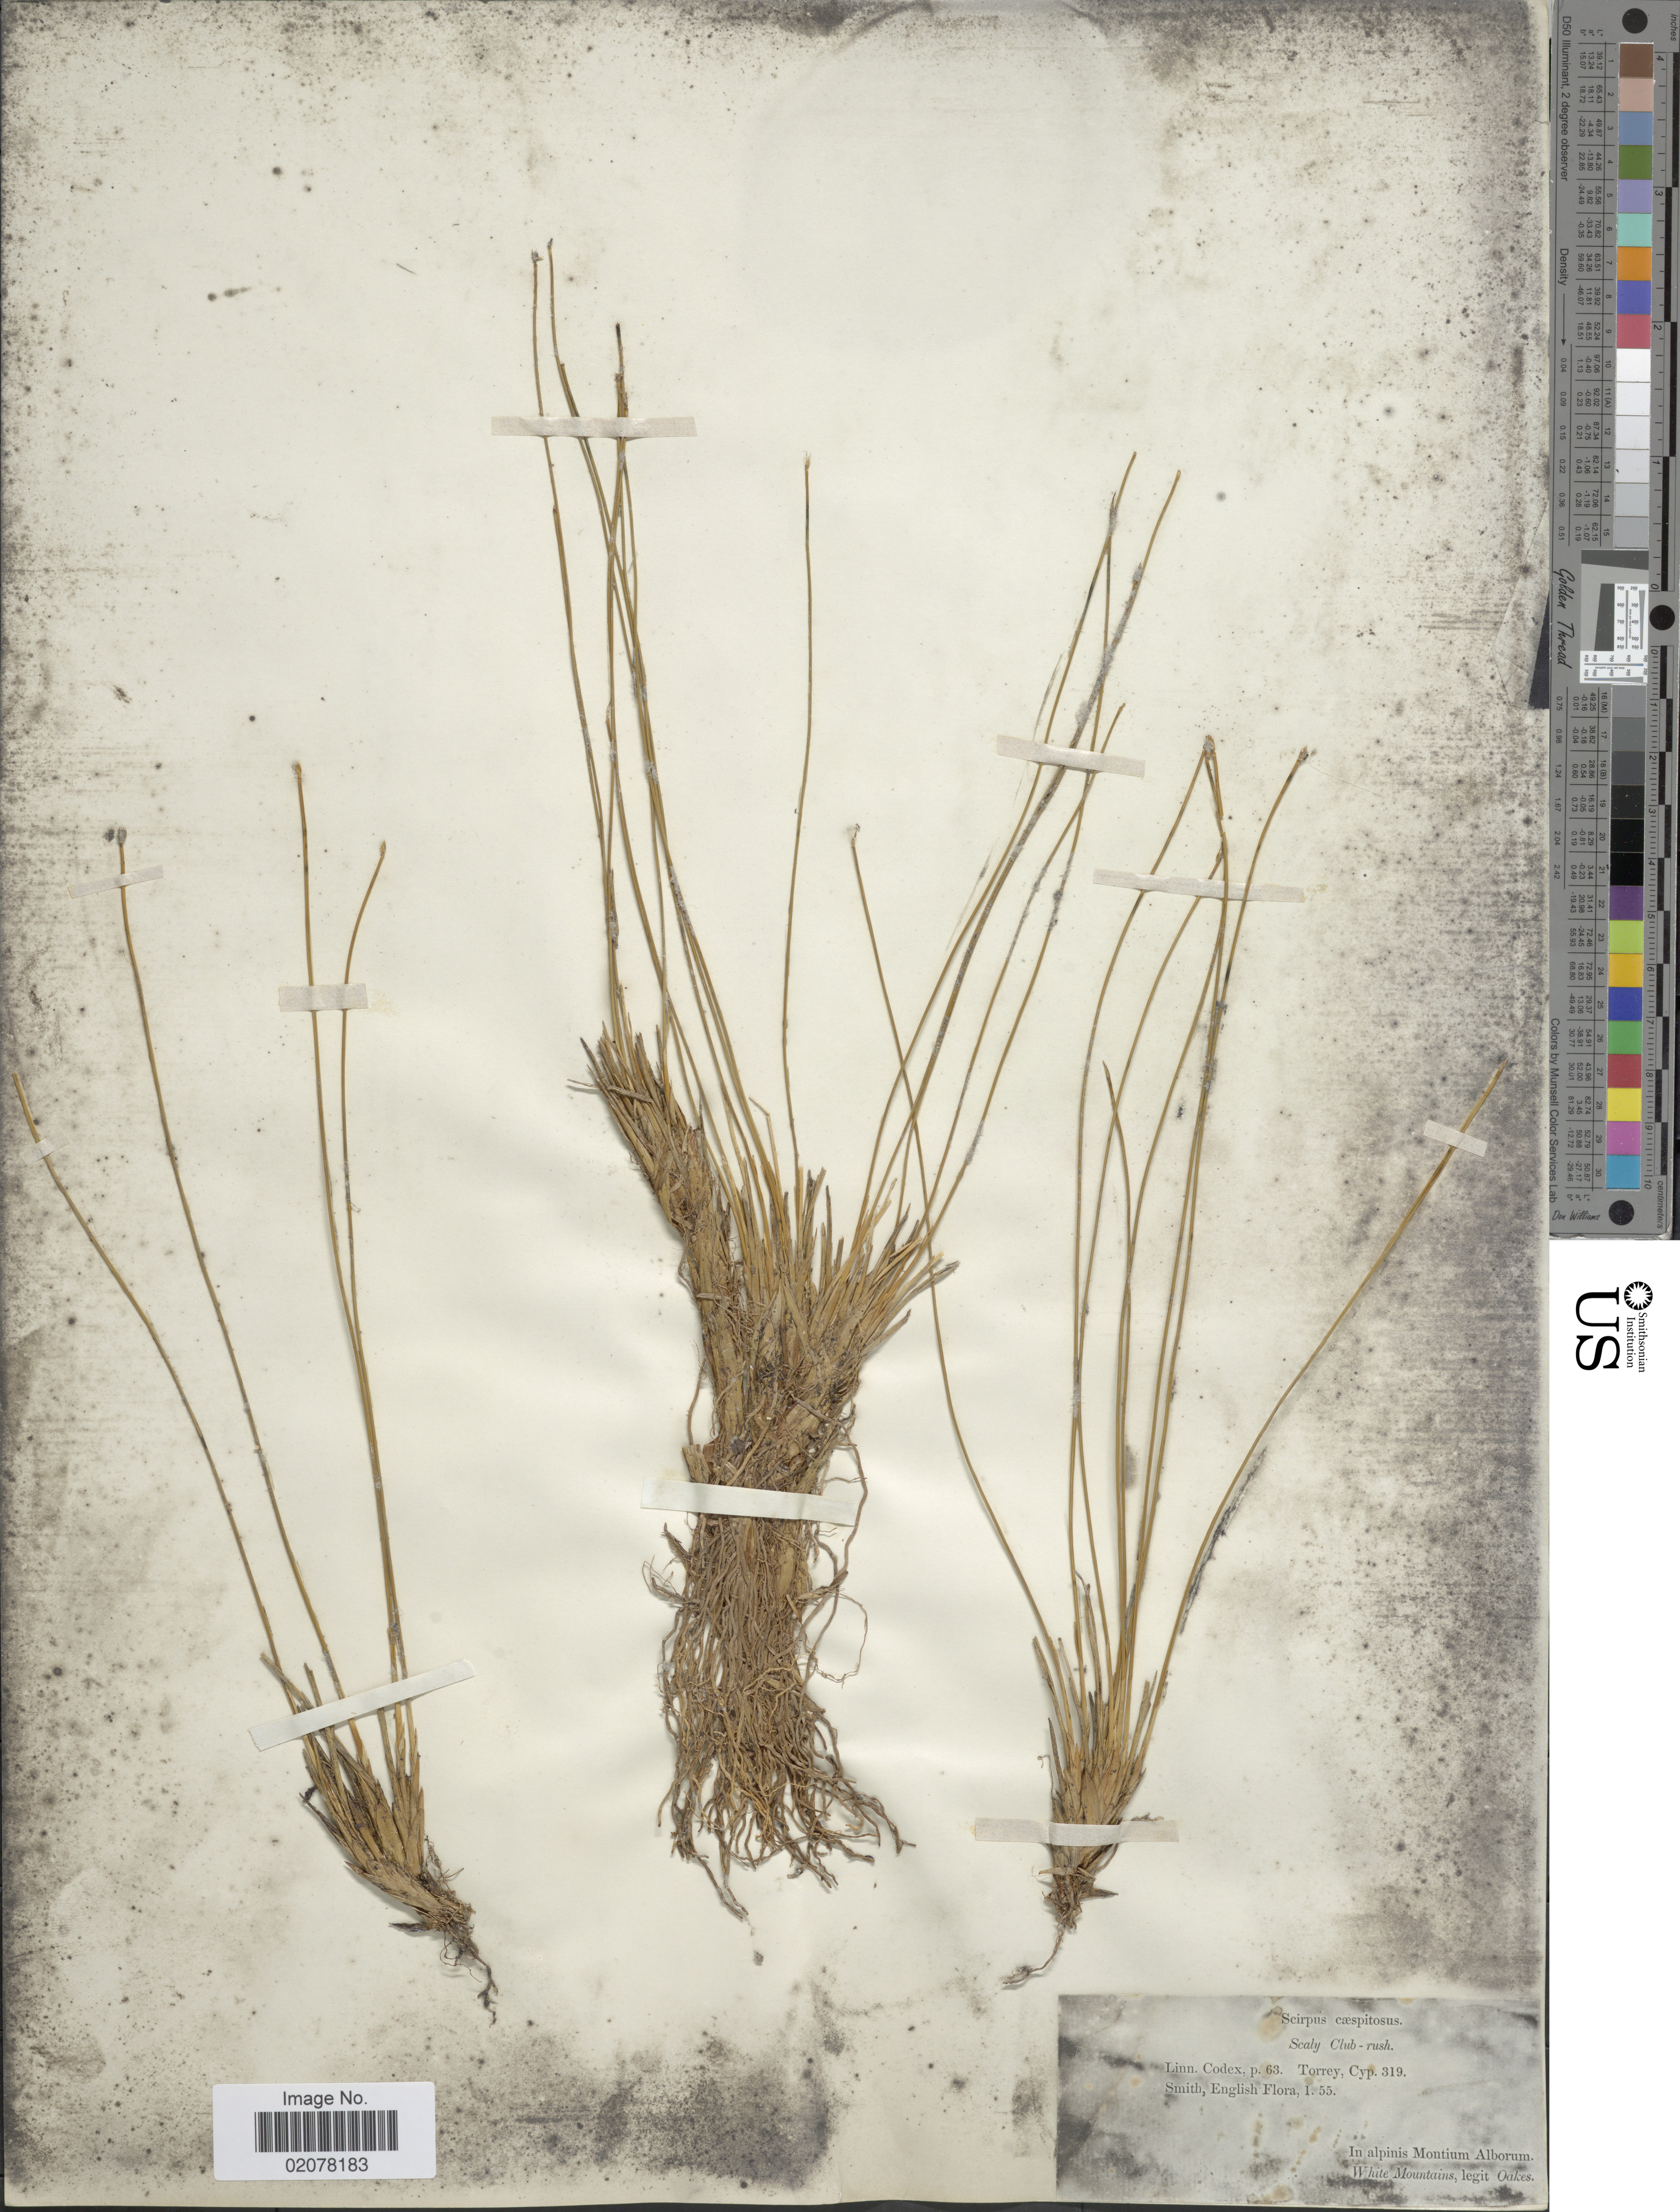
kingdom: Plantae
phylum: Tracheophyta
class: Liliopsida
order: Poales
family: Cyperaceae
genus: Trichophorum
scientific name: Trichophorum cespitosum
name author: (L.) Hartm.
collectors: -. Oakes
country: United States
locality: In alpinis Montium Alborum, White Mountains